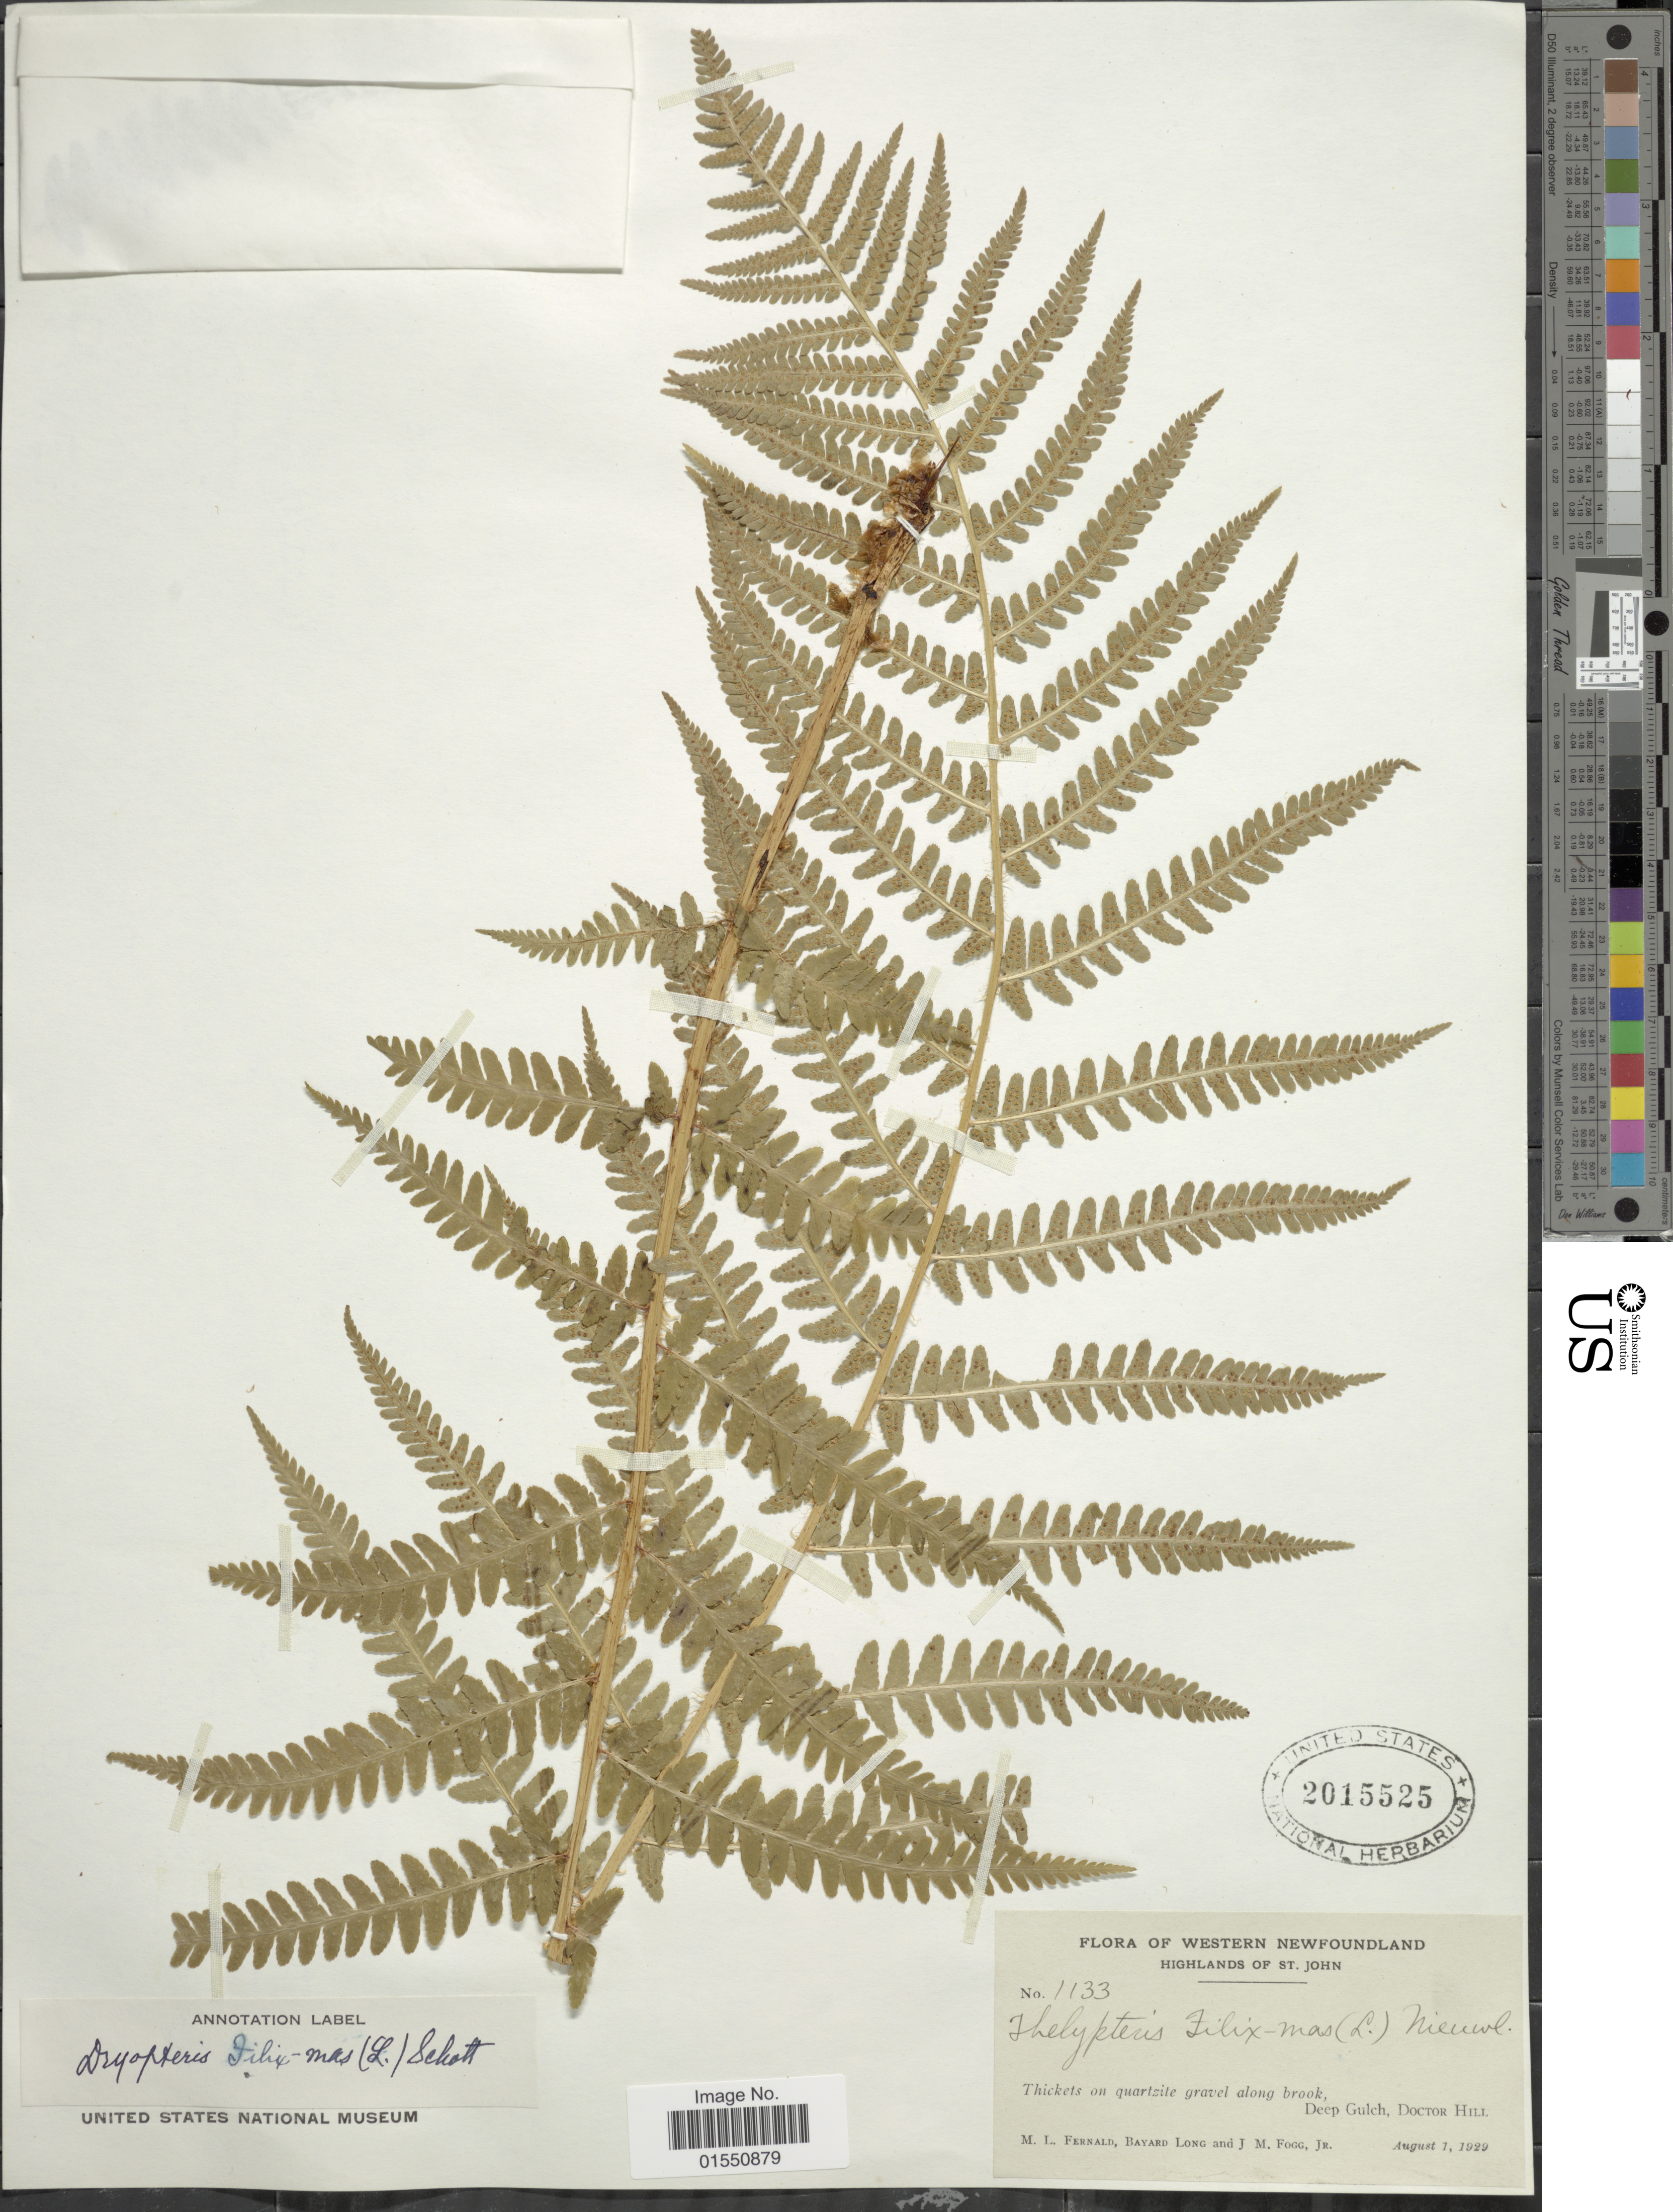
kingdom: Plantae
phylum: Tracheophyta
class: Polypodiopsida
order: Polypodiales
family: Dryopteridaceae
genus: Dryopteris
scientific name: Dryopteris filix-mas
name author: (L.) Schott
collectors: M. L. Fernald, B. Long & J. Fogg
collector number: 1133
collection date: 1929-08-01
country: Canada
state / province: Newfoundland and Labrador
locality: Western Newfoundland. Highlands of St. John. Thickets on quartsite gravel along brook, Deep Gulch, Doctor Hill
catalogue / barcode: US 2015525